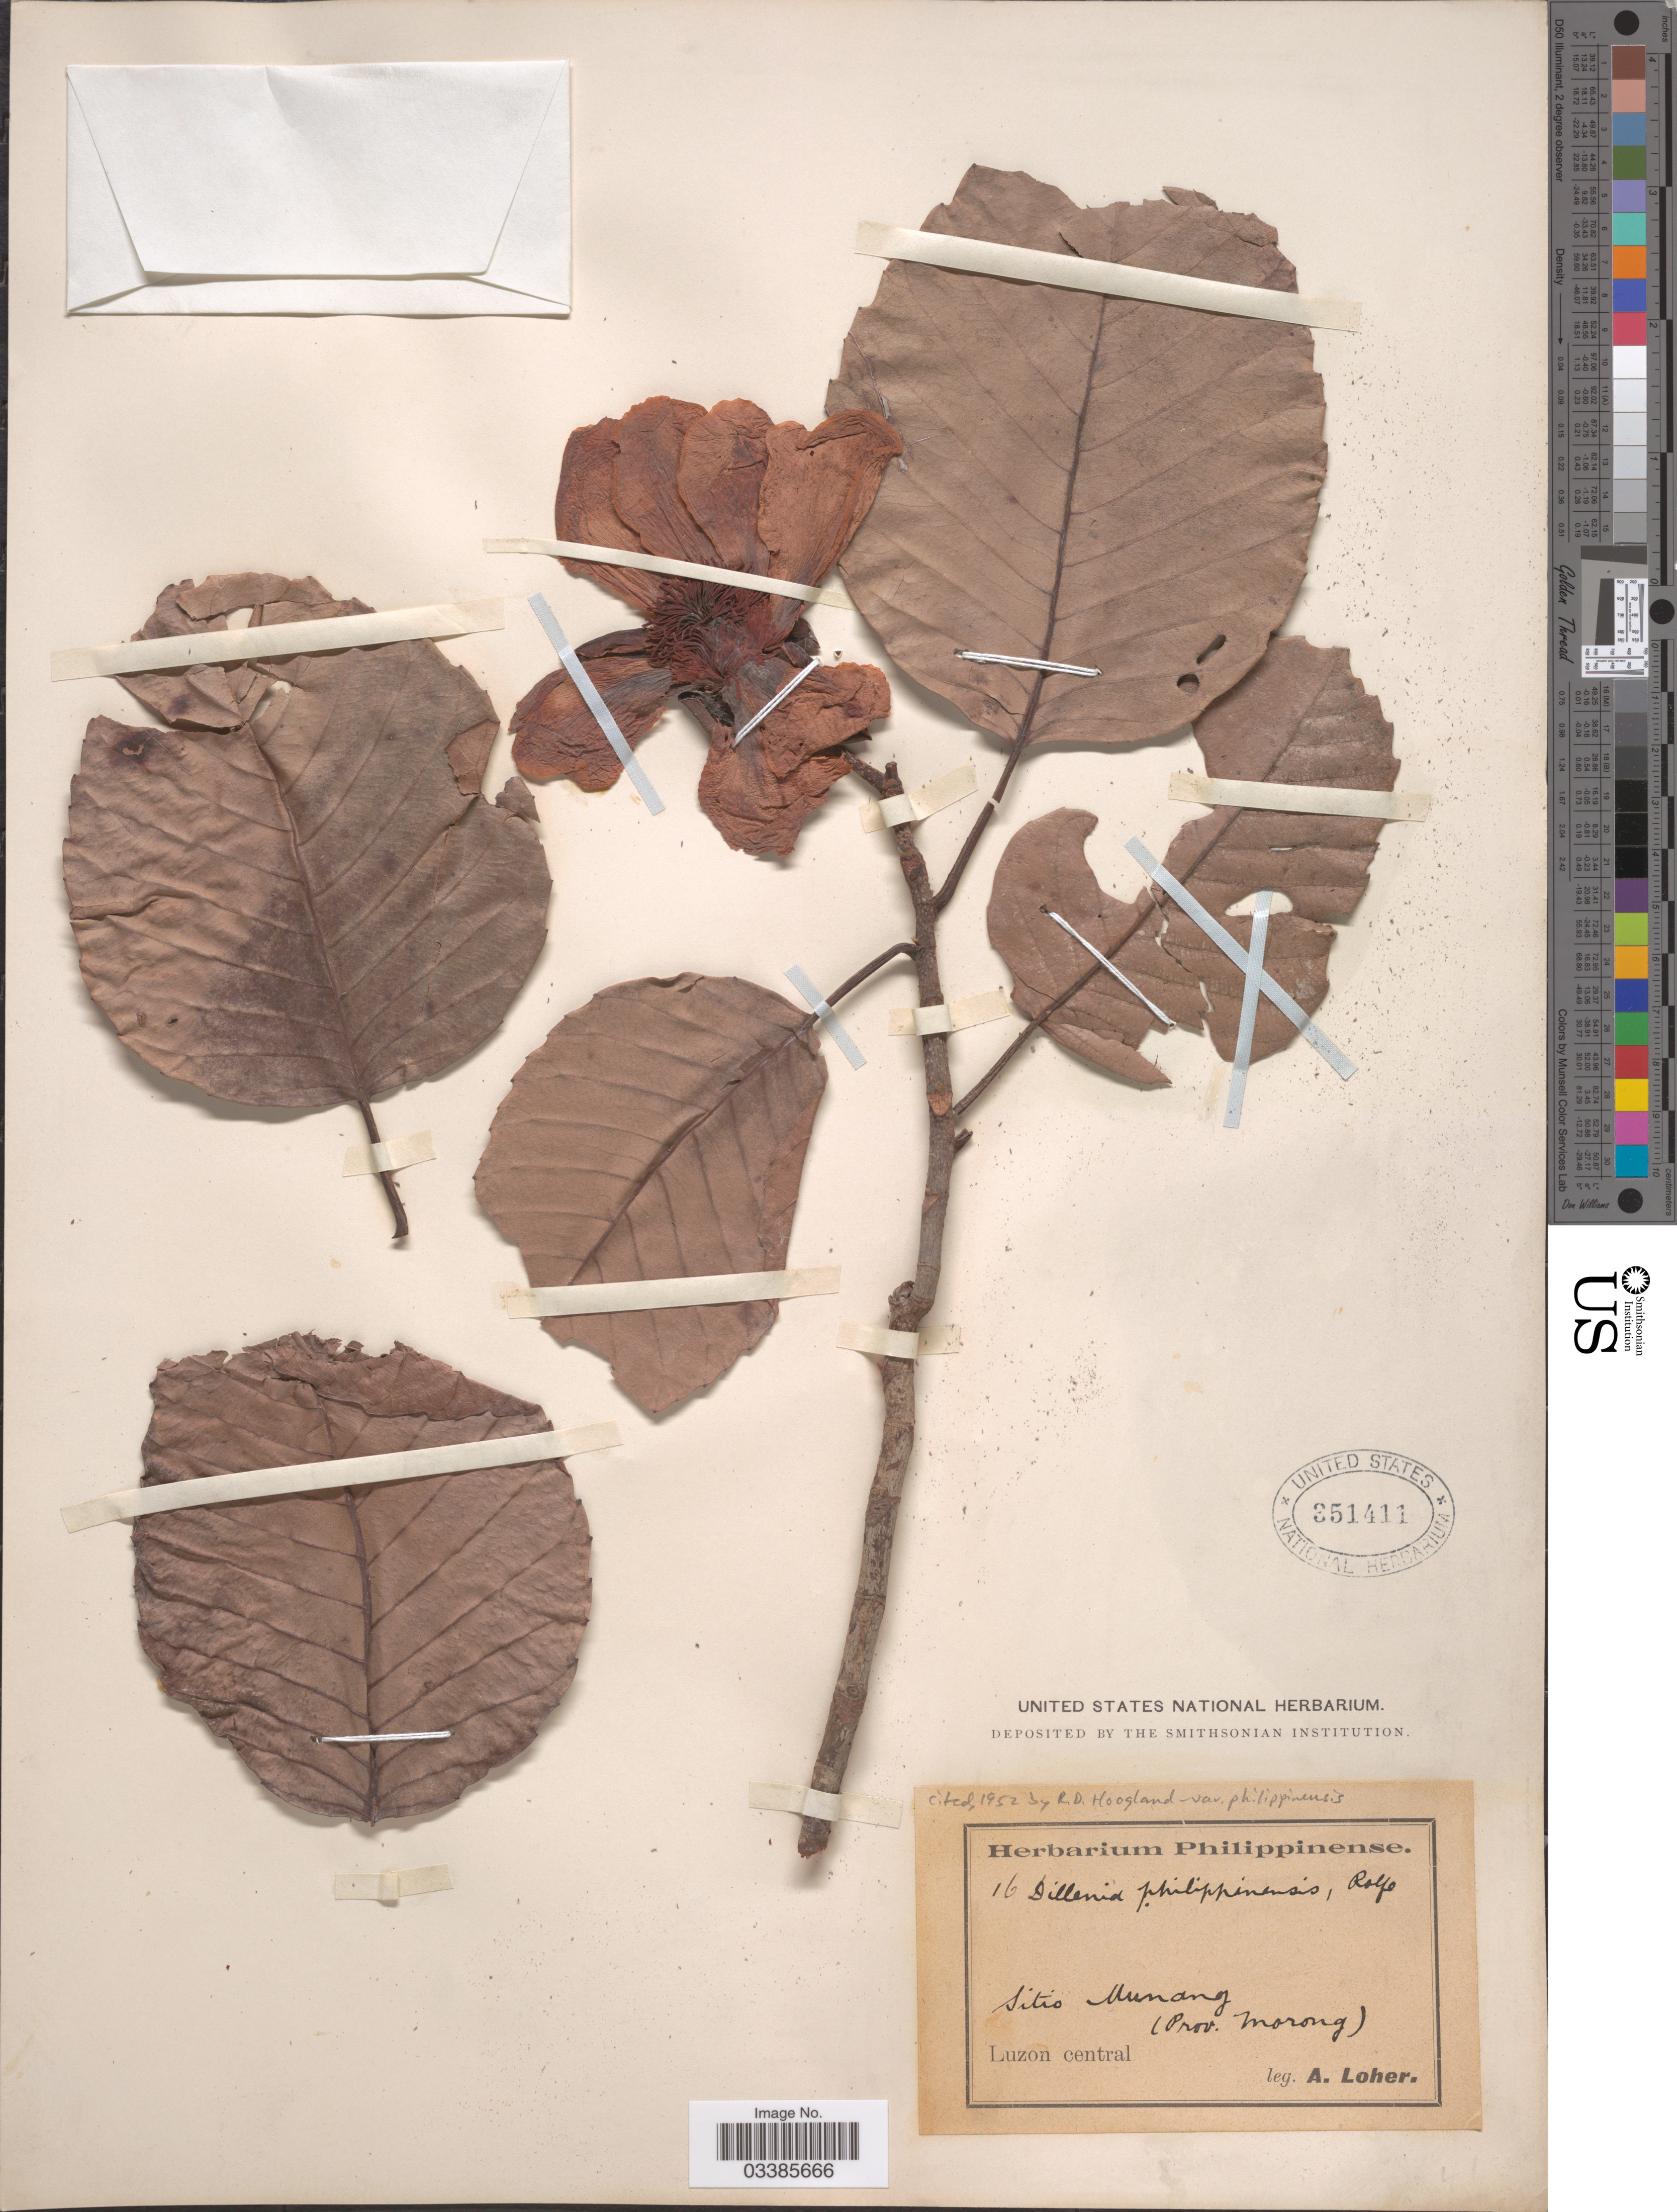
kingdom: Plantae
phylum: Tracheophyta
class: Magnoliopsida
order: Dilleniales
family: Dilleniaceae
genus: Dillenia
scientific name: Dillenia philippinensis var. philippinensis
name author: Rolfe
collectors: A. Loher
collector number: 16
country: Philippines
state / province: Central Luzon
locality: Sitio Munang (Prov. Morong). Luzon central.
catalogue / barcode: US 351411